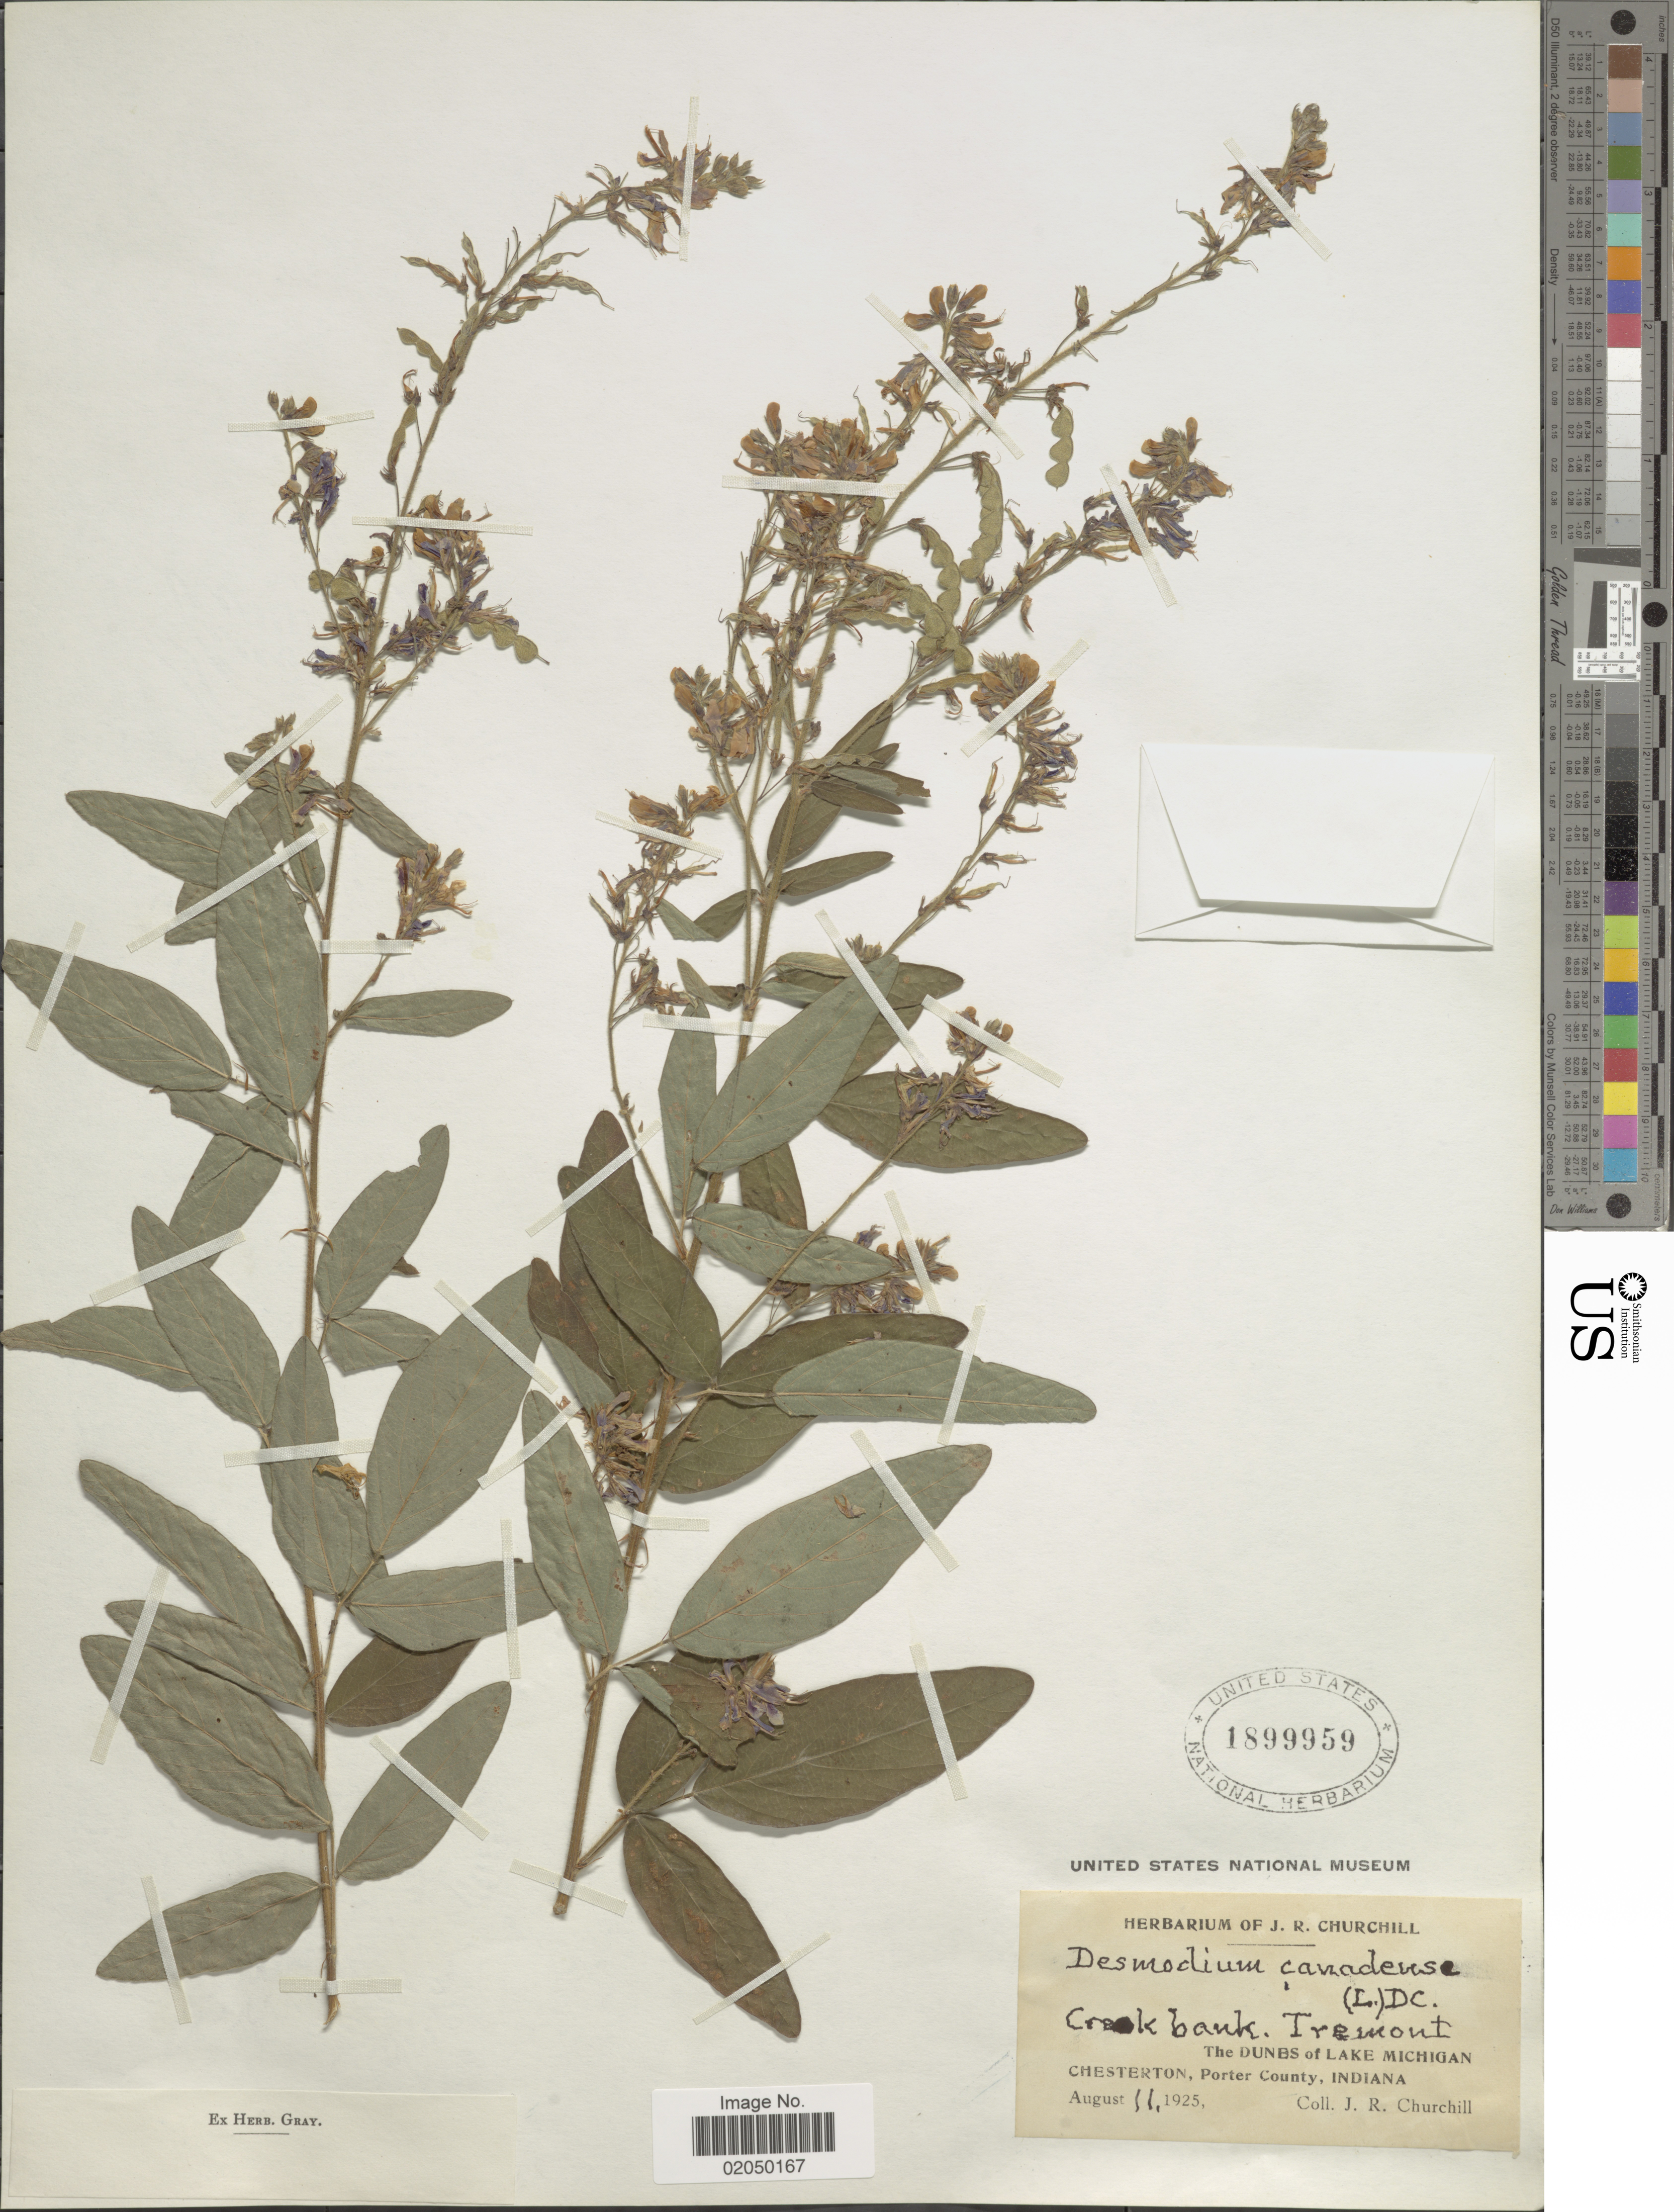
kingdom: Plantae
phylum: Tracheophyta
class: Magnoliopsida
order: Fabales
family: Fabaceae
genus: Desmodium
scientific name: Desmodium canadense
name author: (L.) DC.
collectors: J. Churchill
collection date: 1925-08-11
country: United States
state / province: Indiana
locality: Creek bank, Tremont, The Dunbs of Lake Michigan Chesterton, Porter County, Indiana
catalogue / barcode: US 1899959